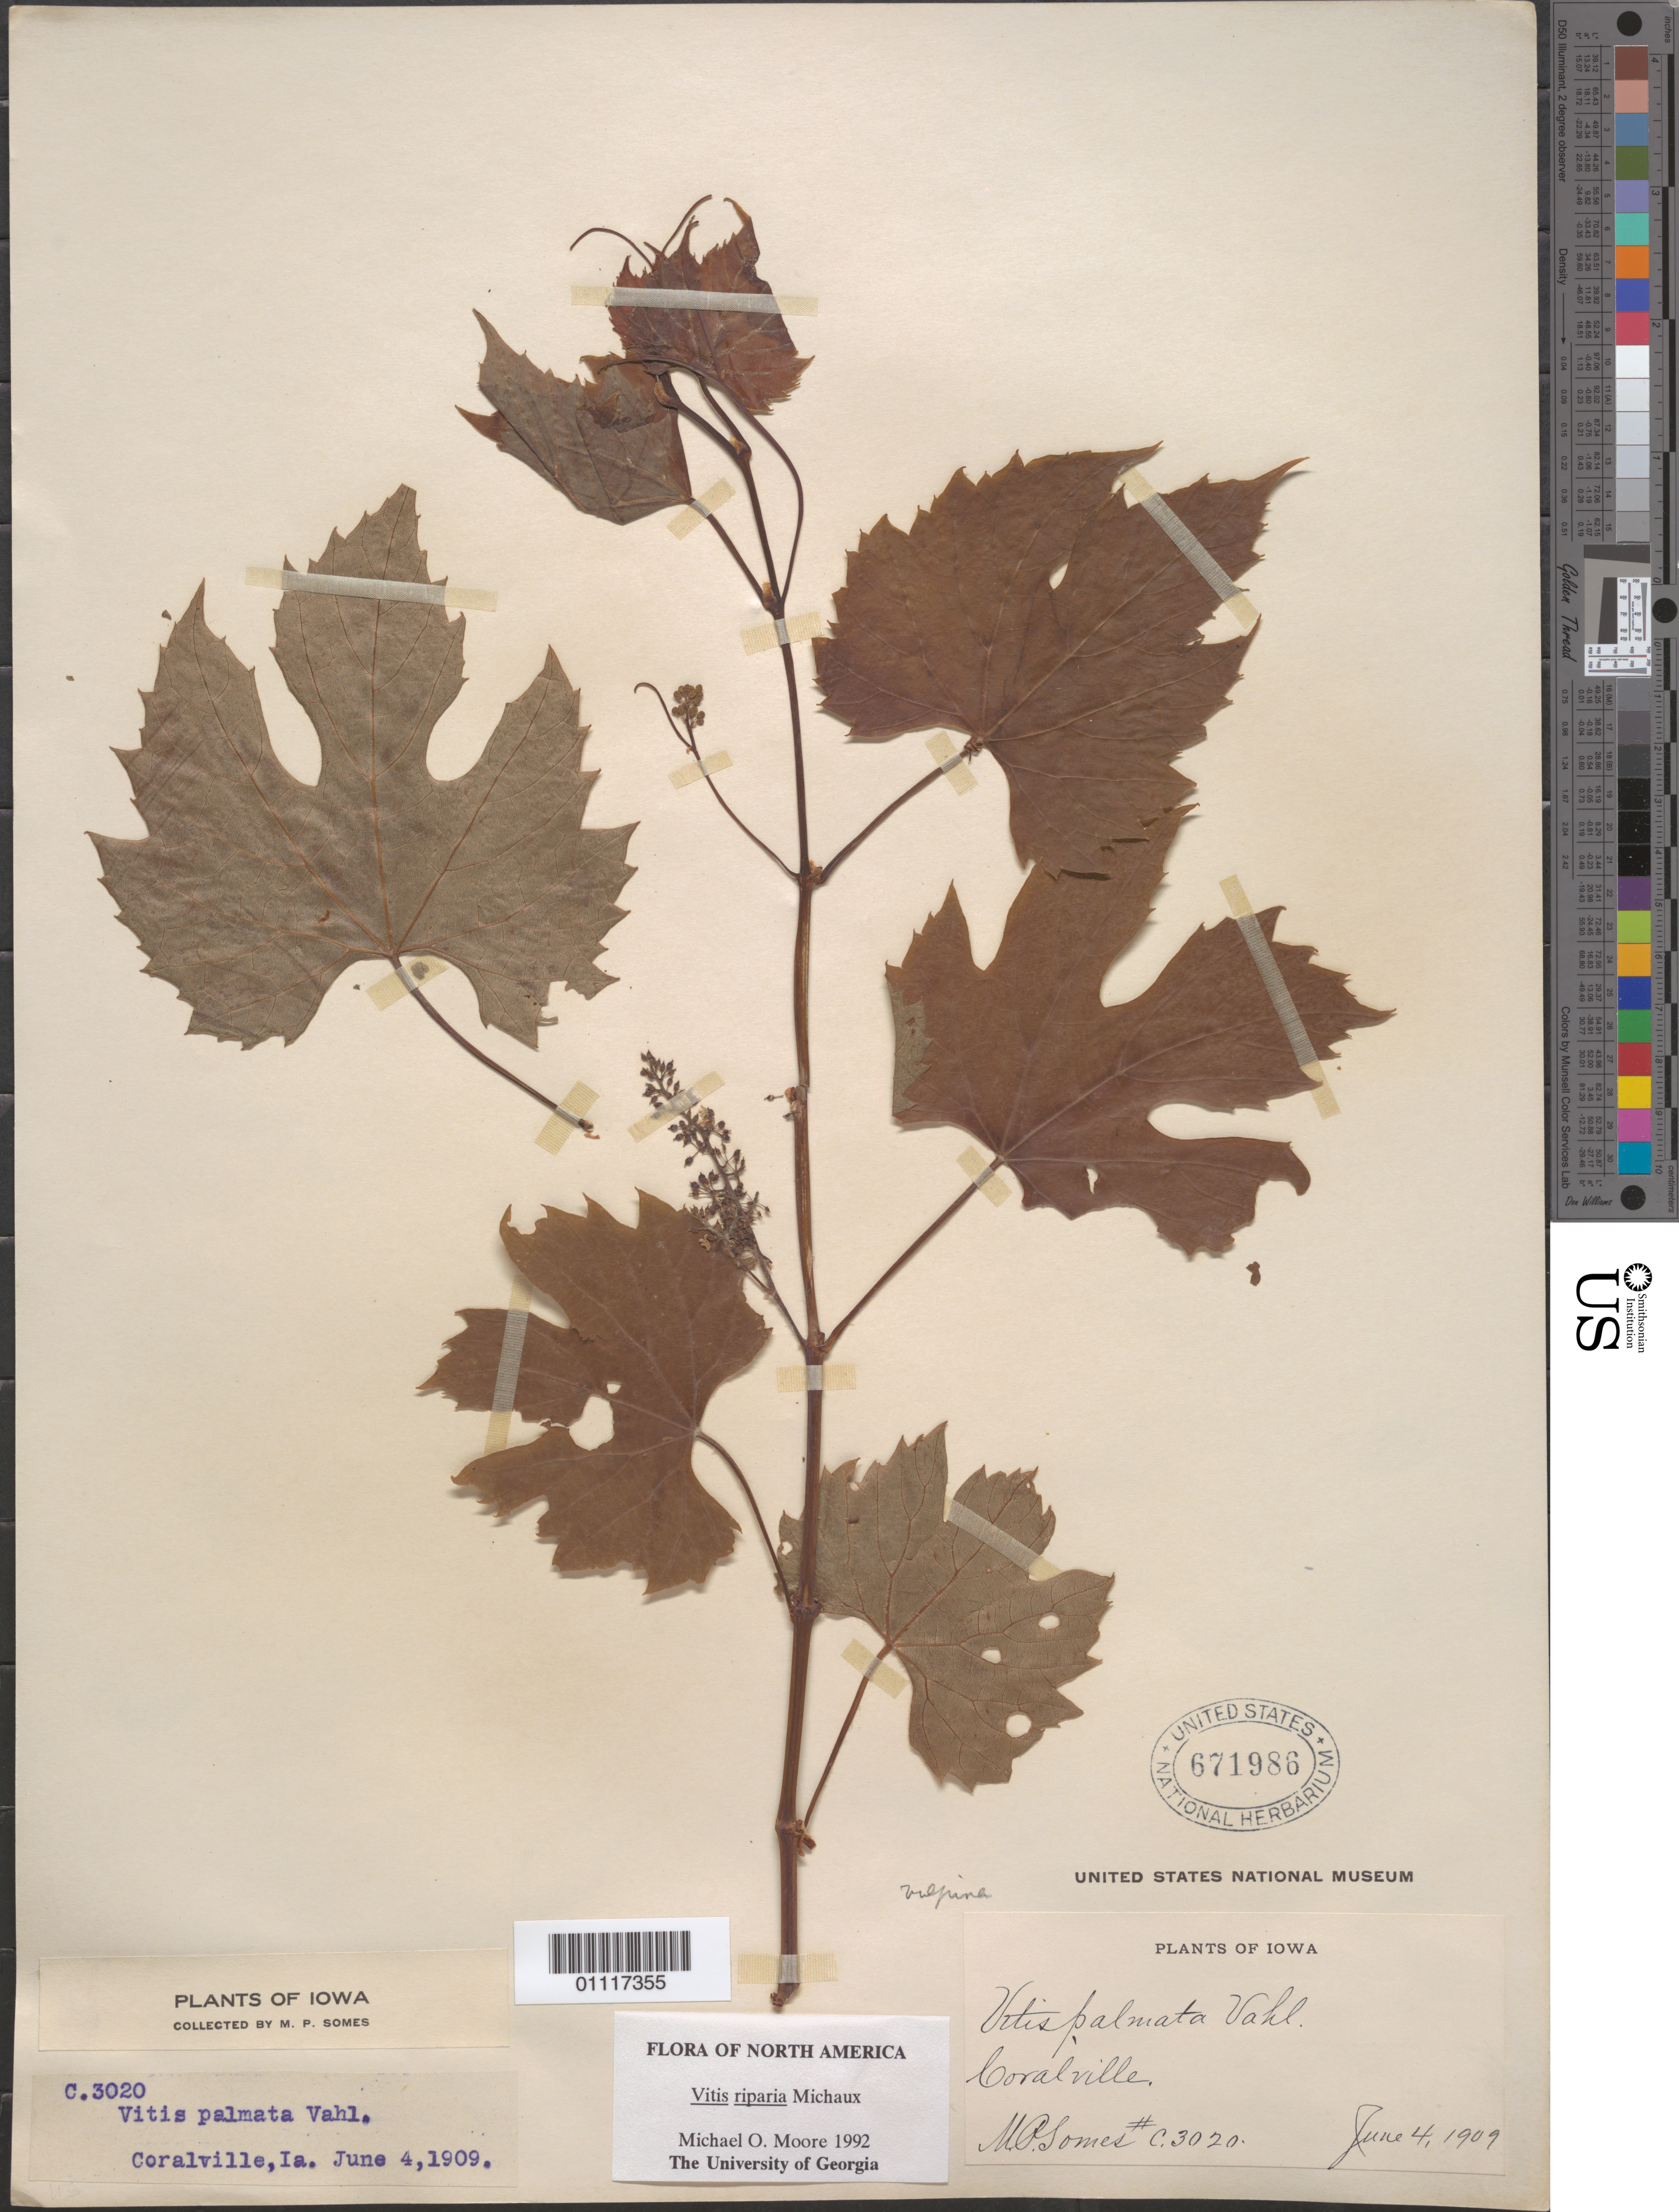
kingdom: Plantae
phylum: Tracheophyta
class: Magnoliopsida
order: Vitales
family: Vitaceae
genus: Vitis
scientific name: Vitis riparia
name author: Michx.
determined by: Moore, M. O.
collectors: M. Somes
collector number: C.3020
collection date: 1909-06-04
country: United States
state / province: Iowa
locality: Coralville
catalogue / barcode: US 671986